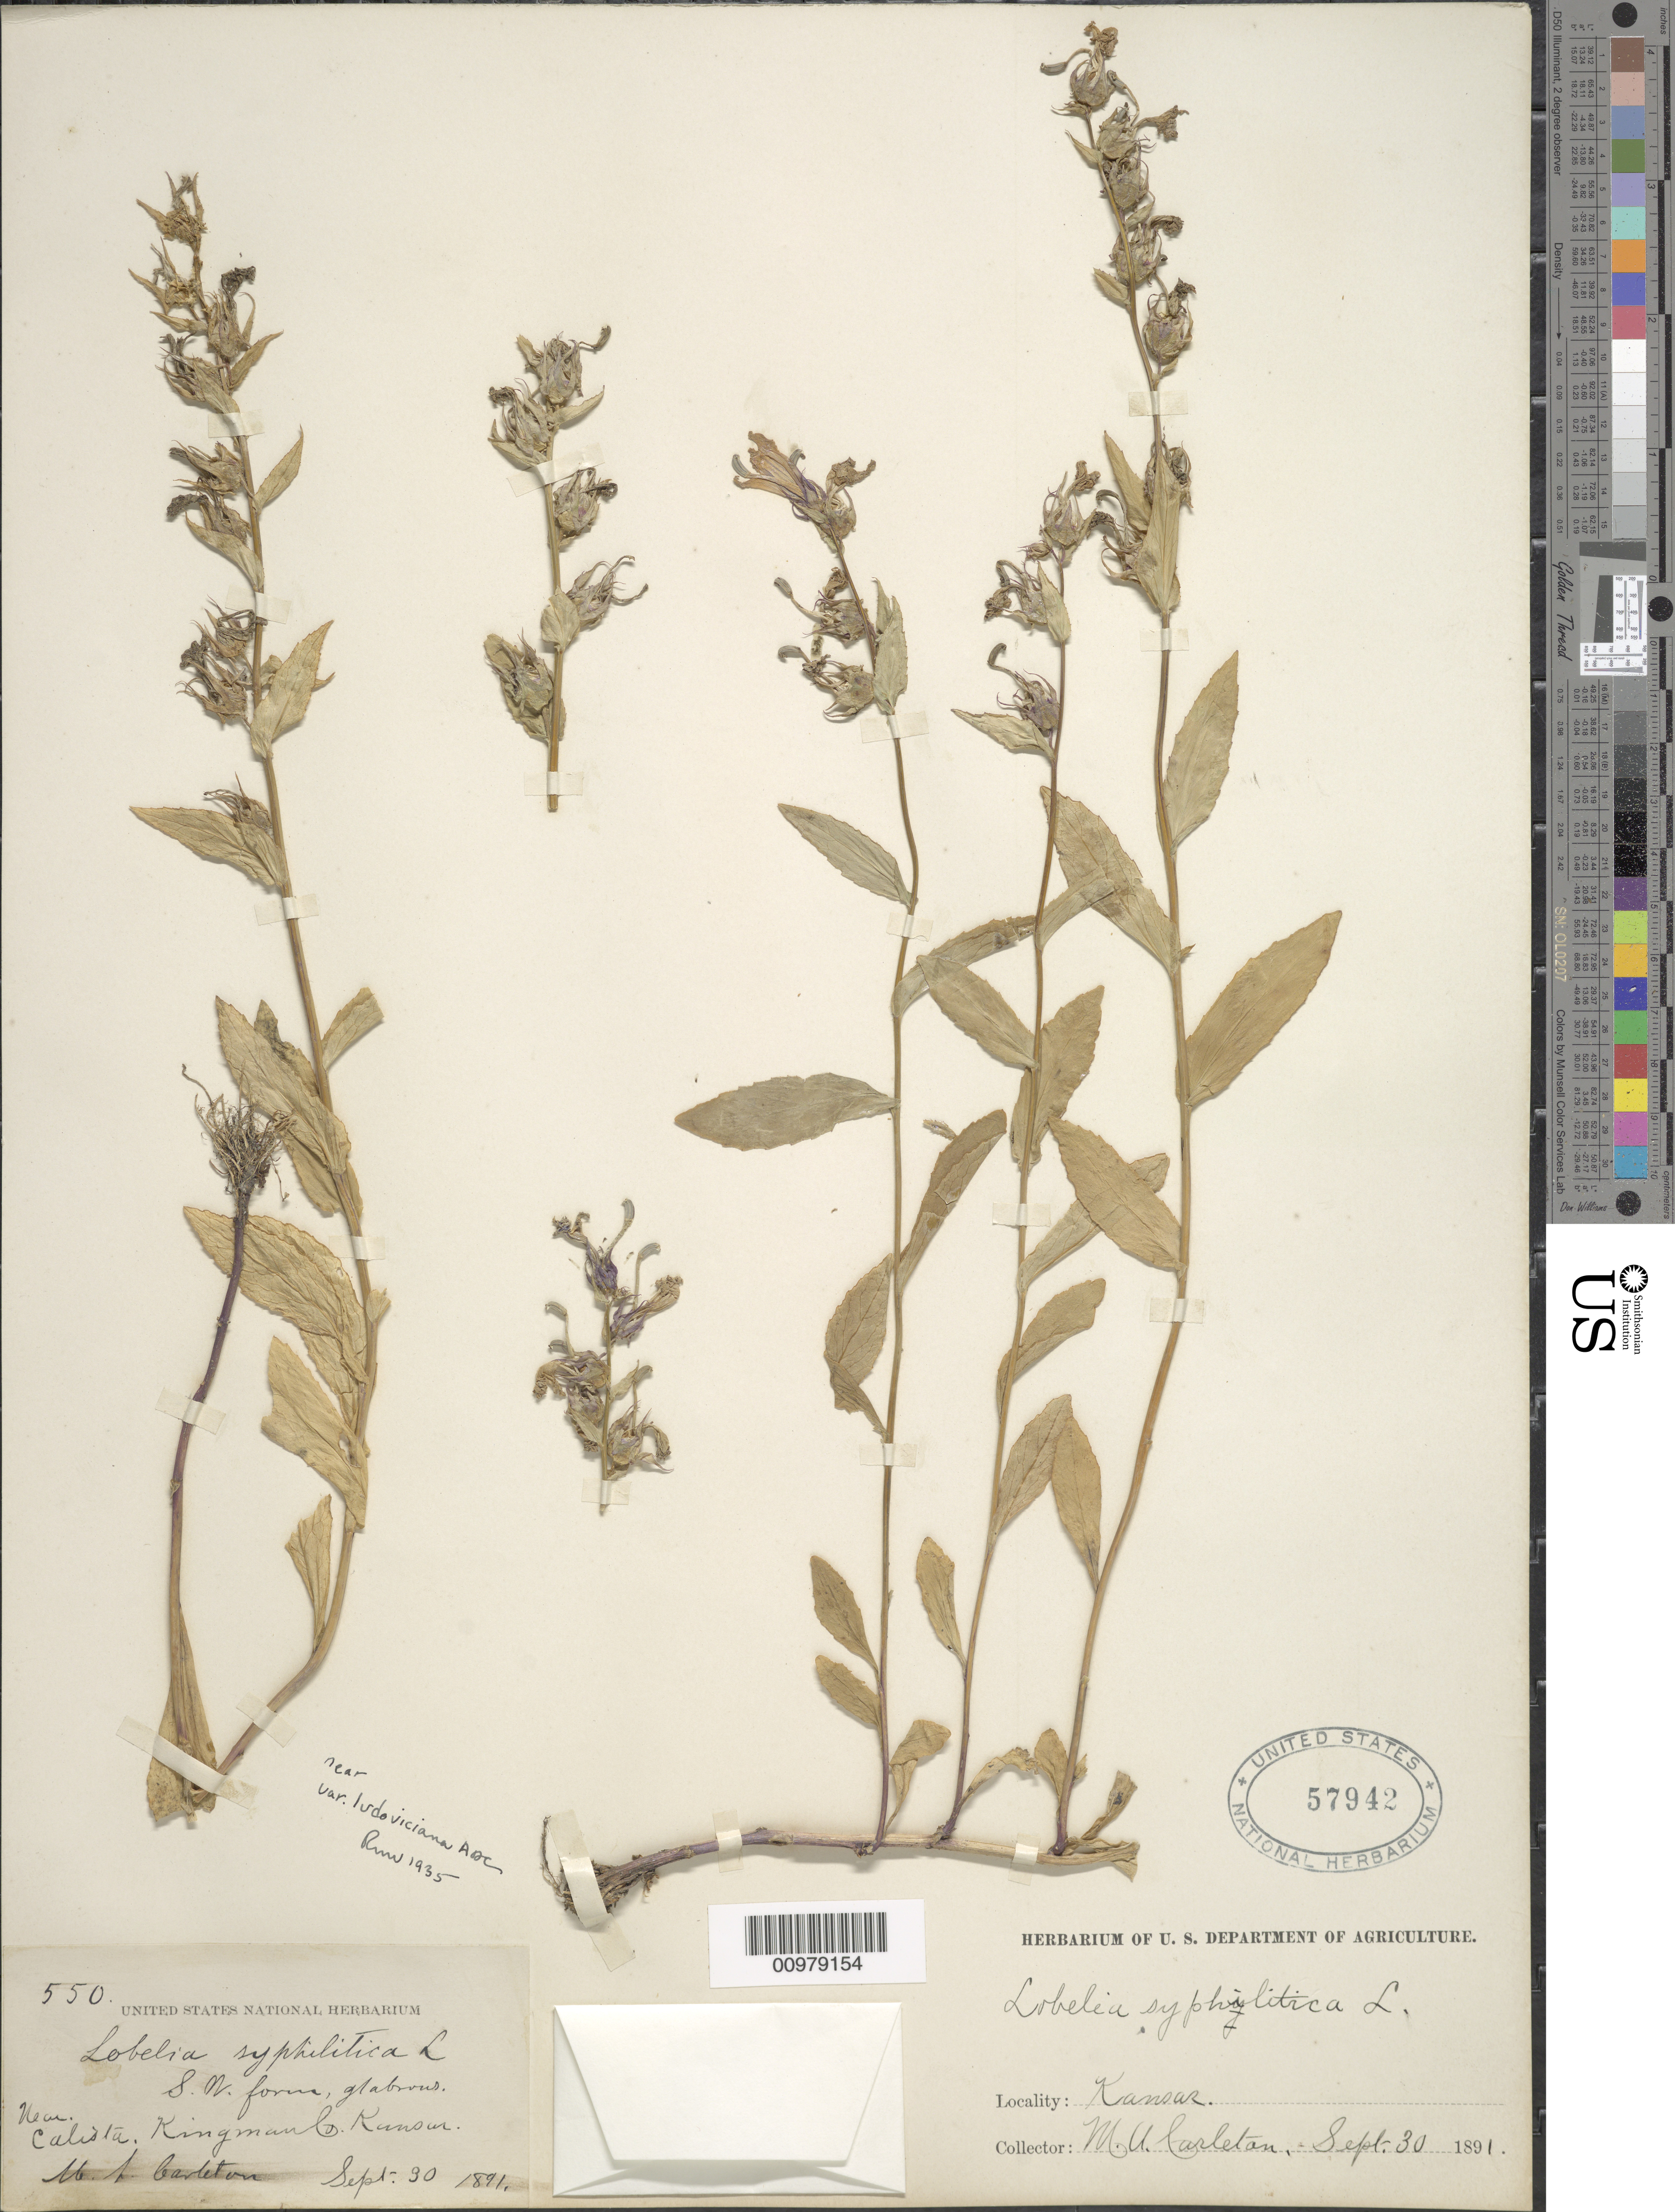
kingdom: Plantae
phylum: Tracheophyta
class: Magnoliopsida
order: Asterales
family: Campanulaceae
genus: Lobelia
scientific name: Lobelia siphilitica var. ludoviciana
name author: A. DC.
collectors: M. A. Carleton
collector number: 550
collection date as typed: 30 Sep 1891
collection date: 1891-09-30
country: United States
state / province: Kansas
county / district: Kingman ?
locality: Near Calista.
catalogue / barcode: US 57942